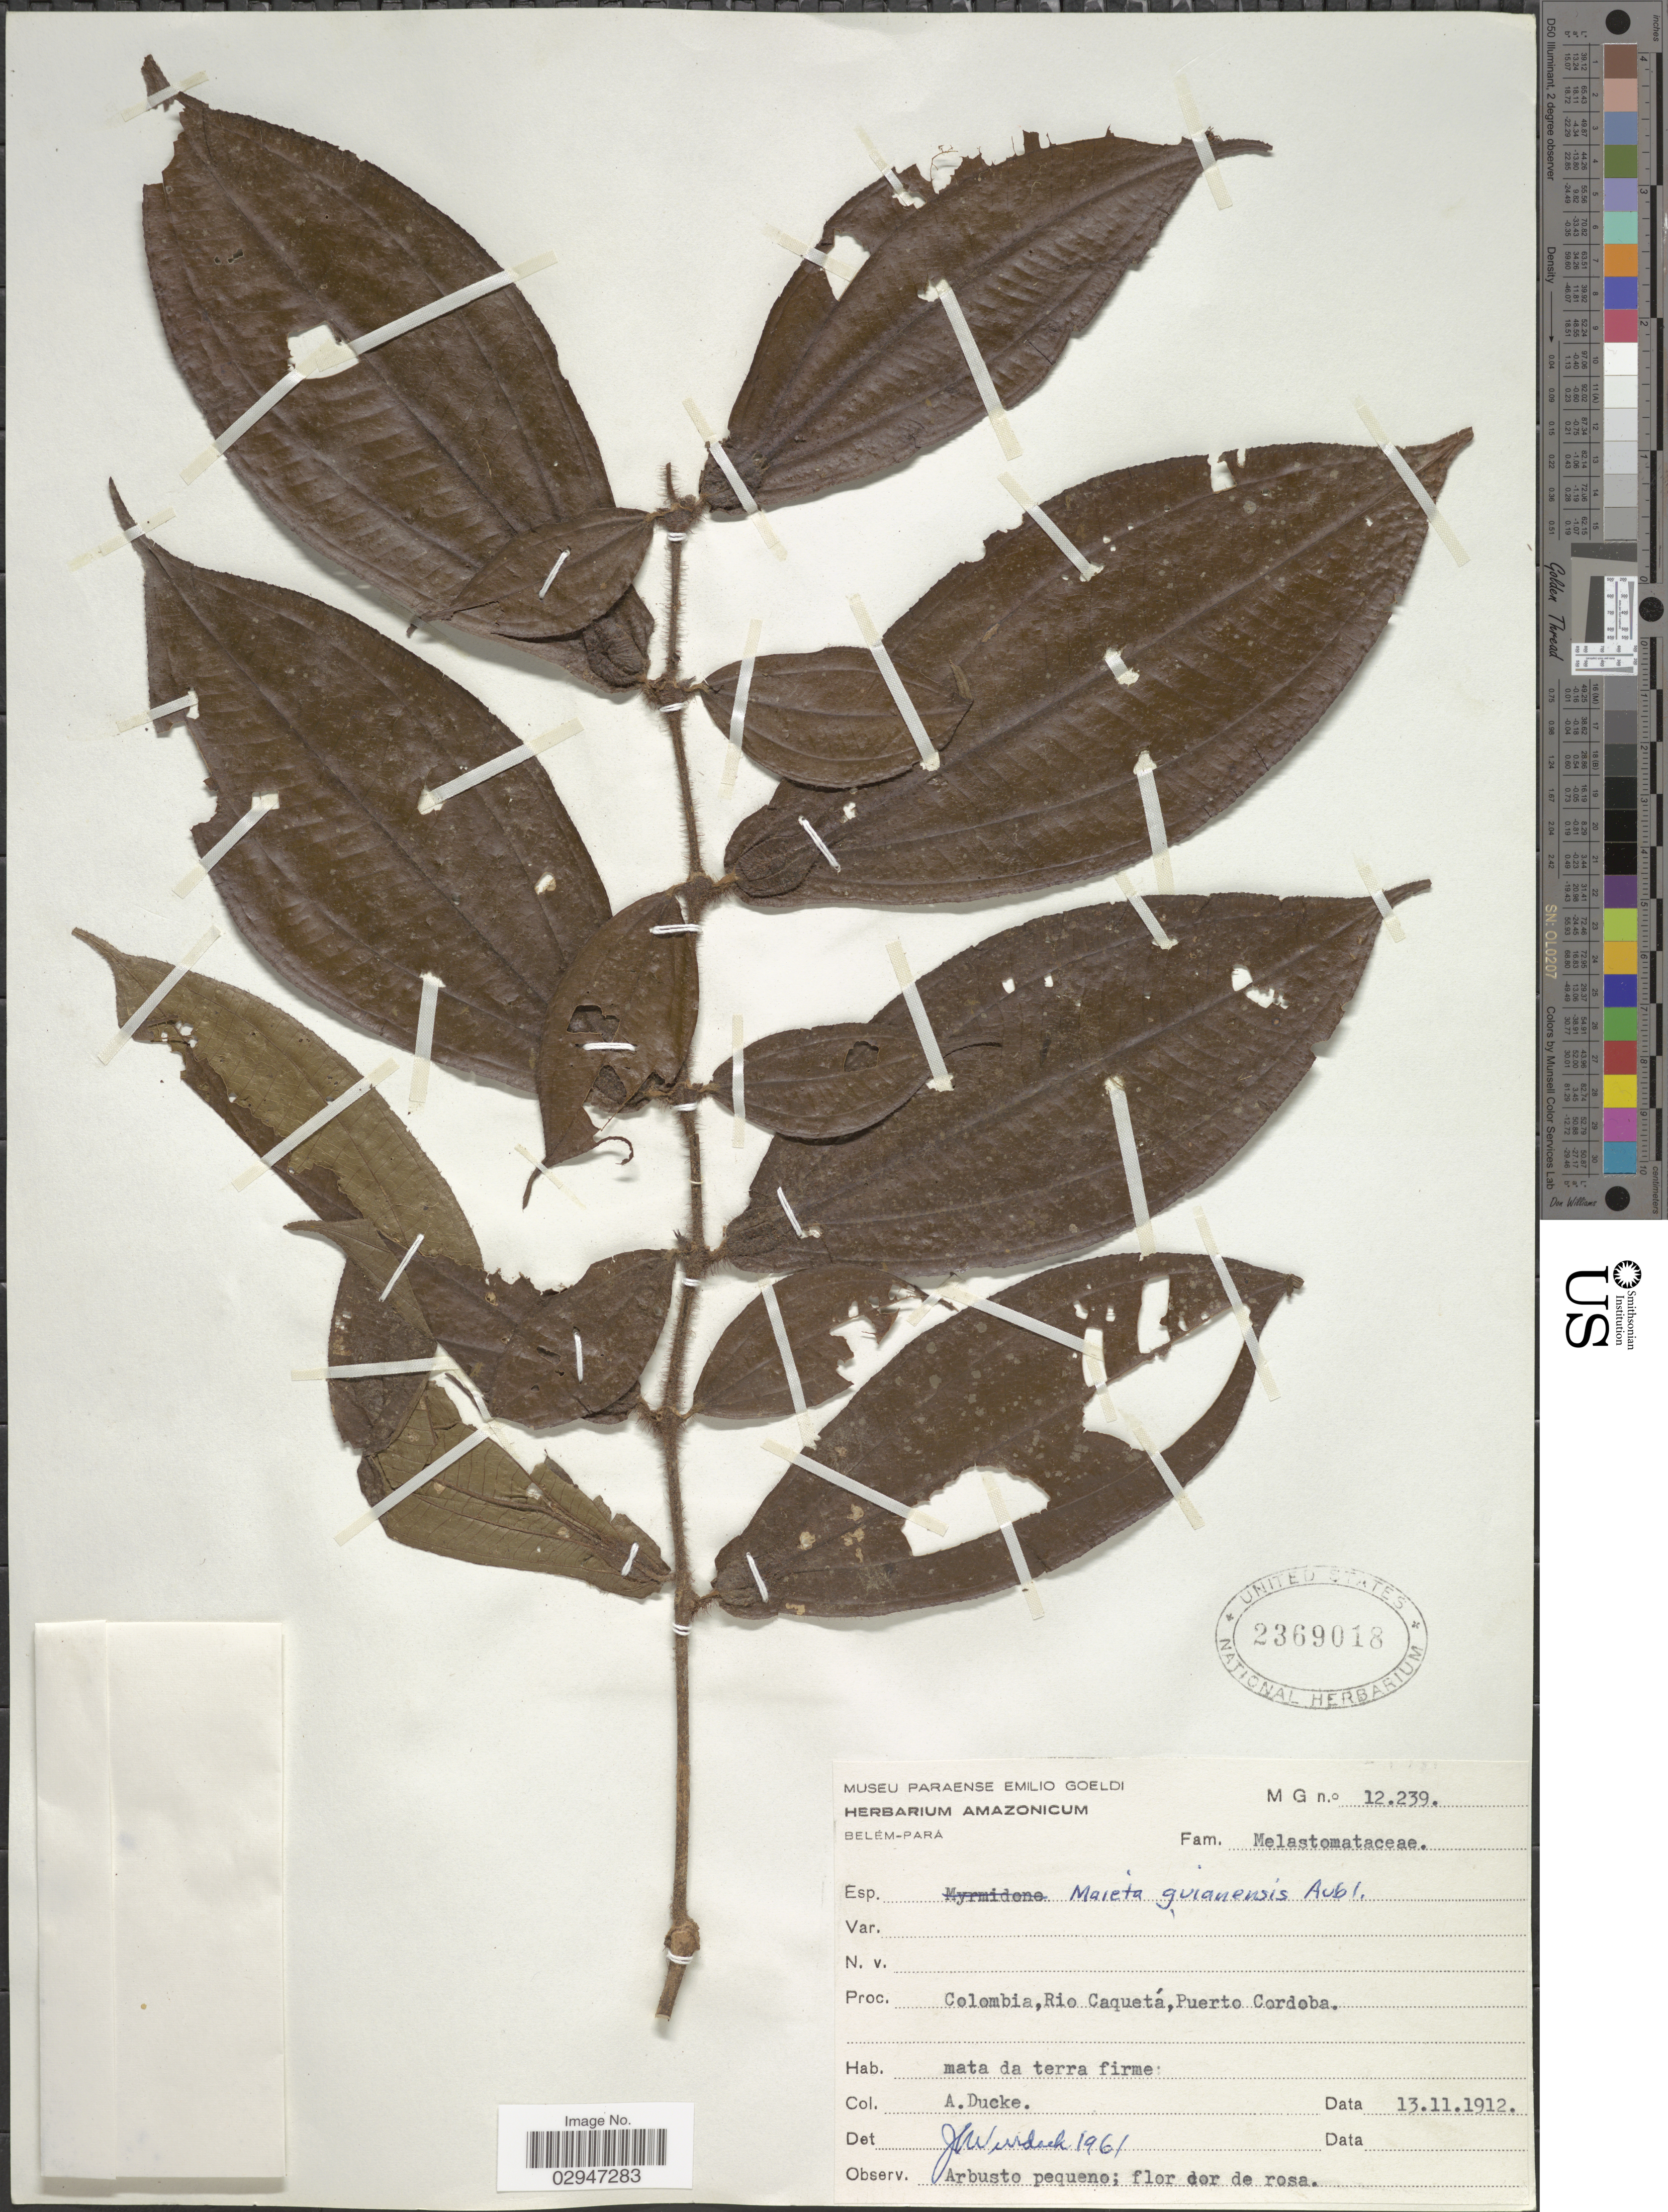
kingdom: Plantae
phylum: Tracheophyta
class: Magnoliopsida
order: Myrtales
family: Melastomataceae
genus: Maieta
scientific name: Maieta guianensis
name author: Aubl.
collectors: A. Ducke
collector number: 12239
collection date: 1912-11-13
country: Colombia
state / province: Córdoba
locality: Rio Caquetá, Puerto Cordoba.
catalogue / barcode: US 2369018